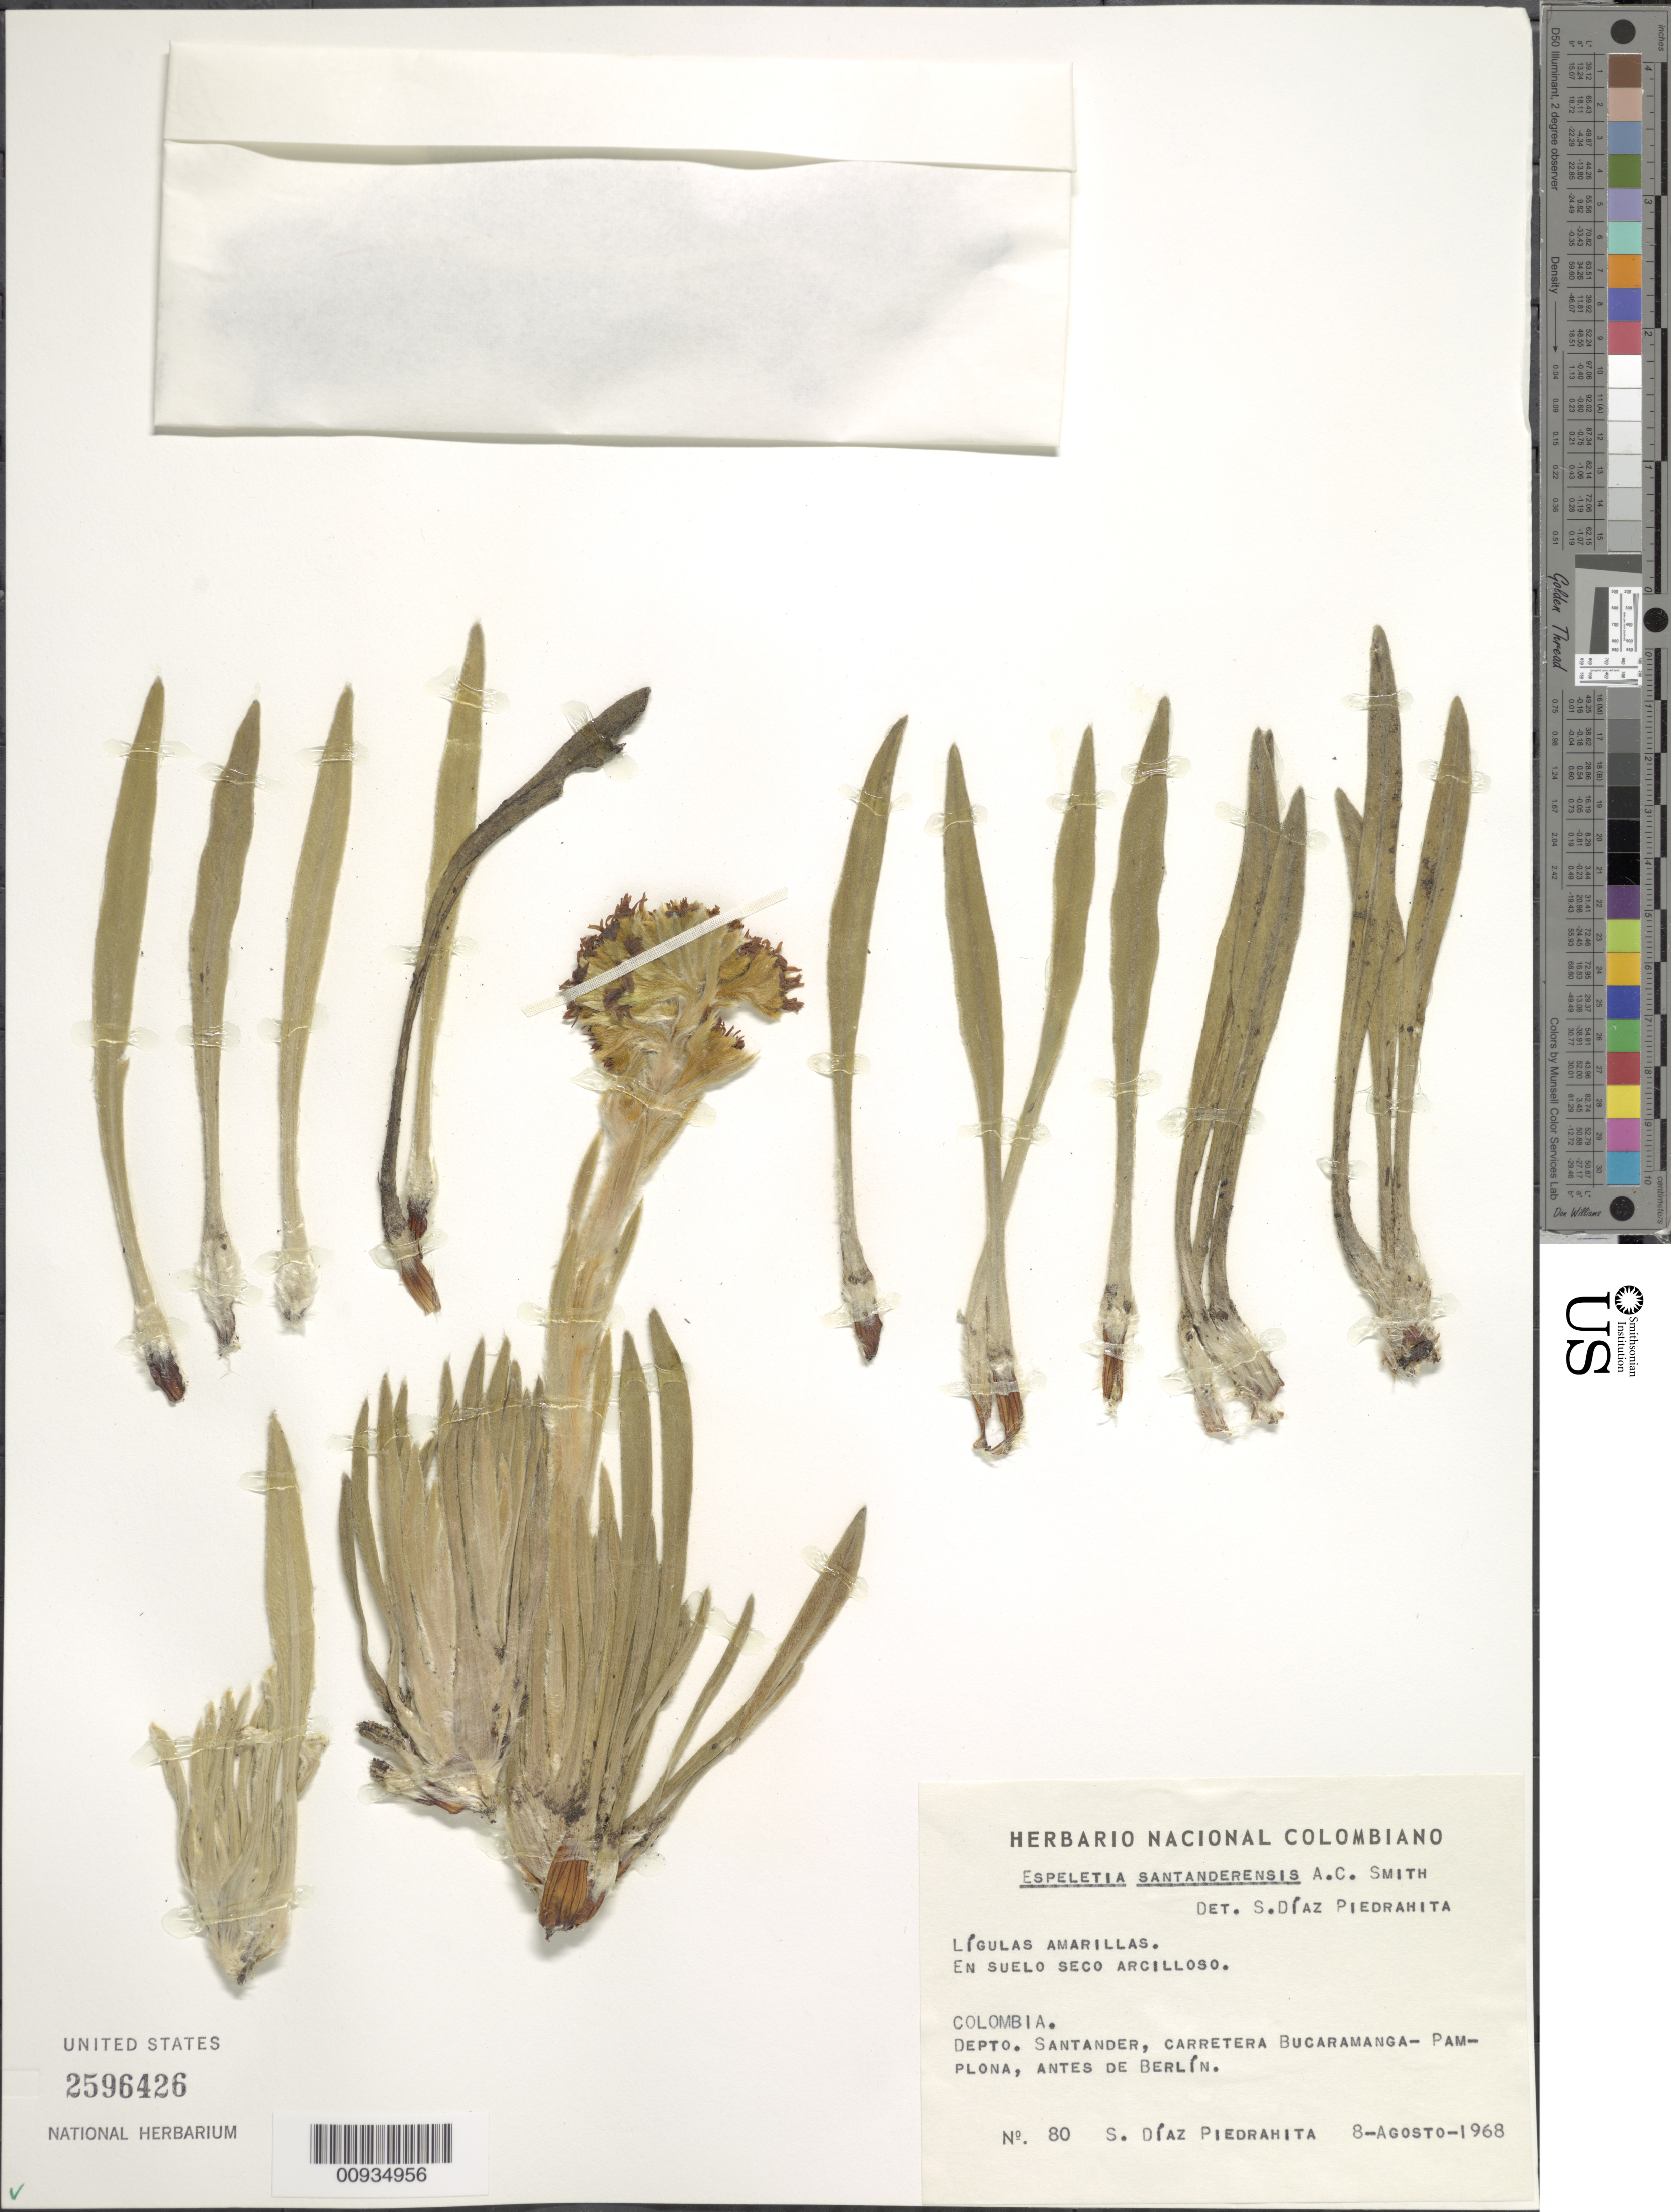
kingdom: Plantae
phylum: Tracheophyta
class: Magnoliopsida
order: Asterales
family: Asteraceae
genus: Espeletiopsis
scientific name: Espeletiopsis santanderensis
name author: (A.C. Sm.) Cuatrec.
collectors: S. Díaz Píedrahíta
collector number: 80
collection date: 1968-08-08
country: Colombia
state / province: Santander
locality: Carretera Bucaramanga-Pamplona, antes de Berlin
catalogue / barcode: US 2596426